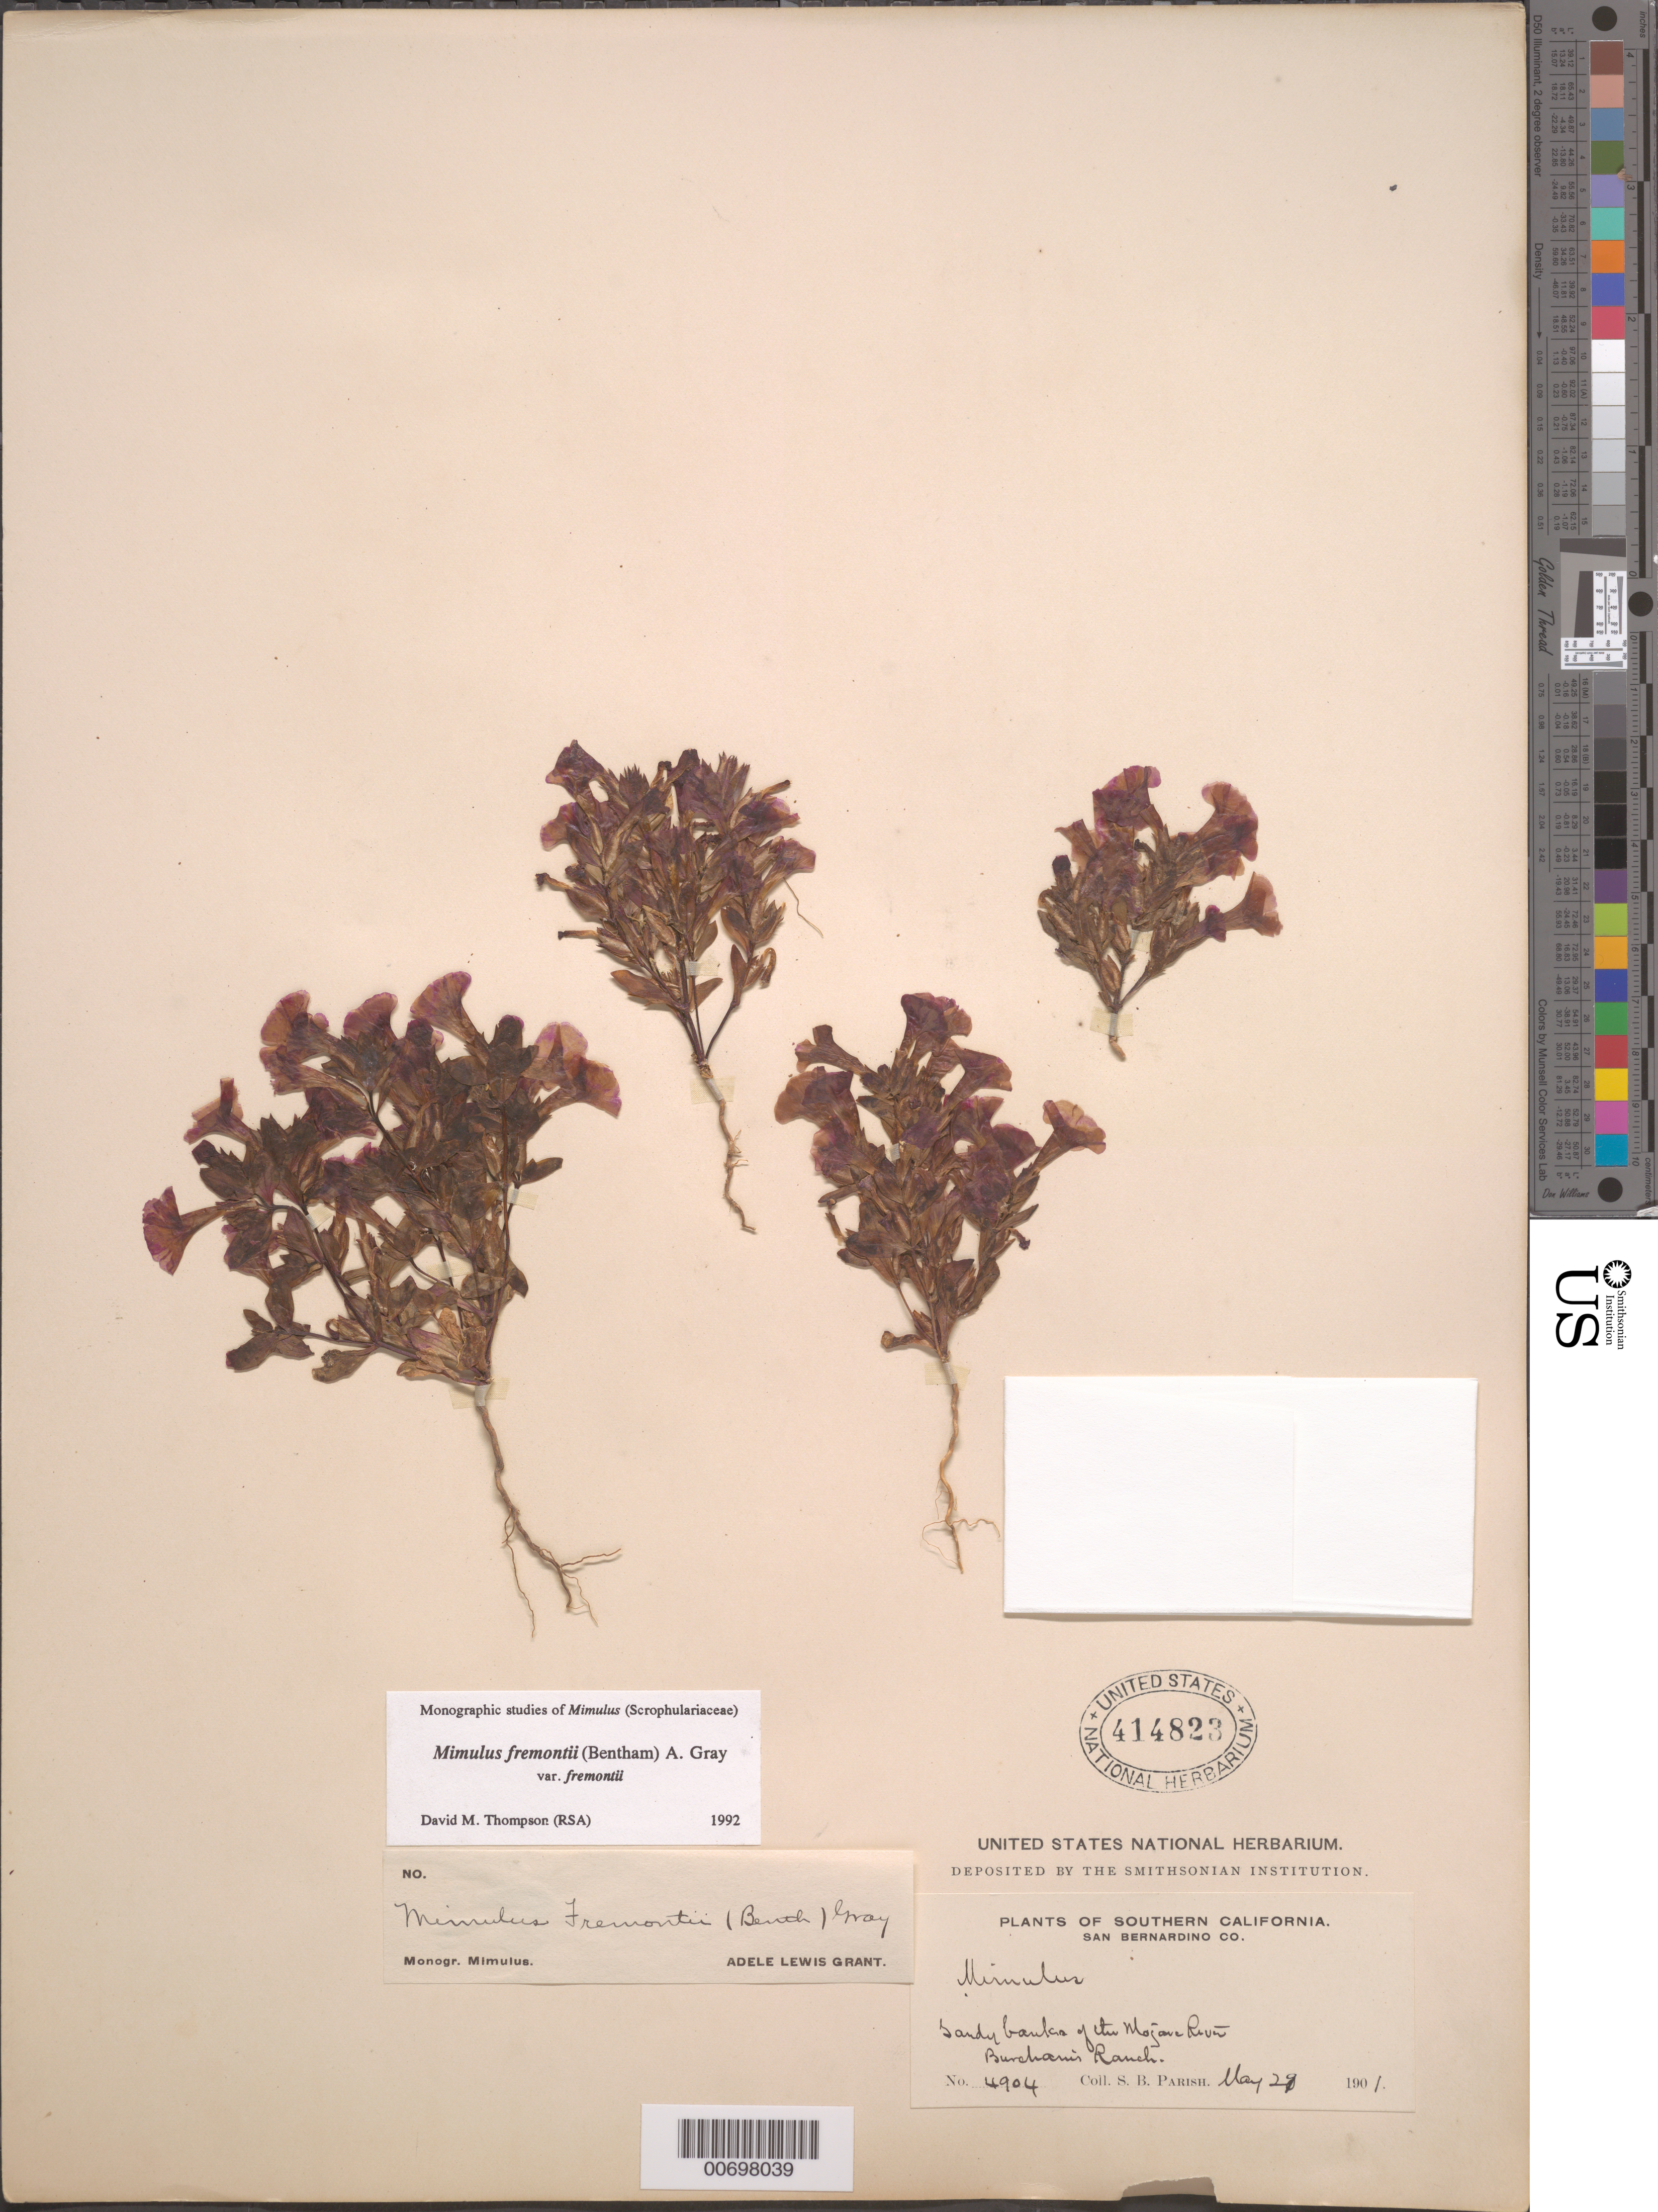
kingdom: Plantae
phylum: Tracheophyta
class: Magnoliopsida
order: Lamiales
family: Phrymaceae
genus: Mimulus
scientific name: Mimulus fremontii var. fremontii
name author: (Benth.) A. Gray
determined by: Thompson, D. M., (RSA), Rancho Santa Ana Botanic Garden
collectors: S. B. Parish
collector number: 4904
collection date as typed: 29 May 1901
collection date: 1901-05-29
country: United States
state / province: California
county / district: San Bernardino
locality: Sandy banks of the Mojave River. Burcham's Ranch.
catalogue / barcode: US 414823